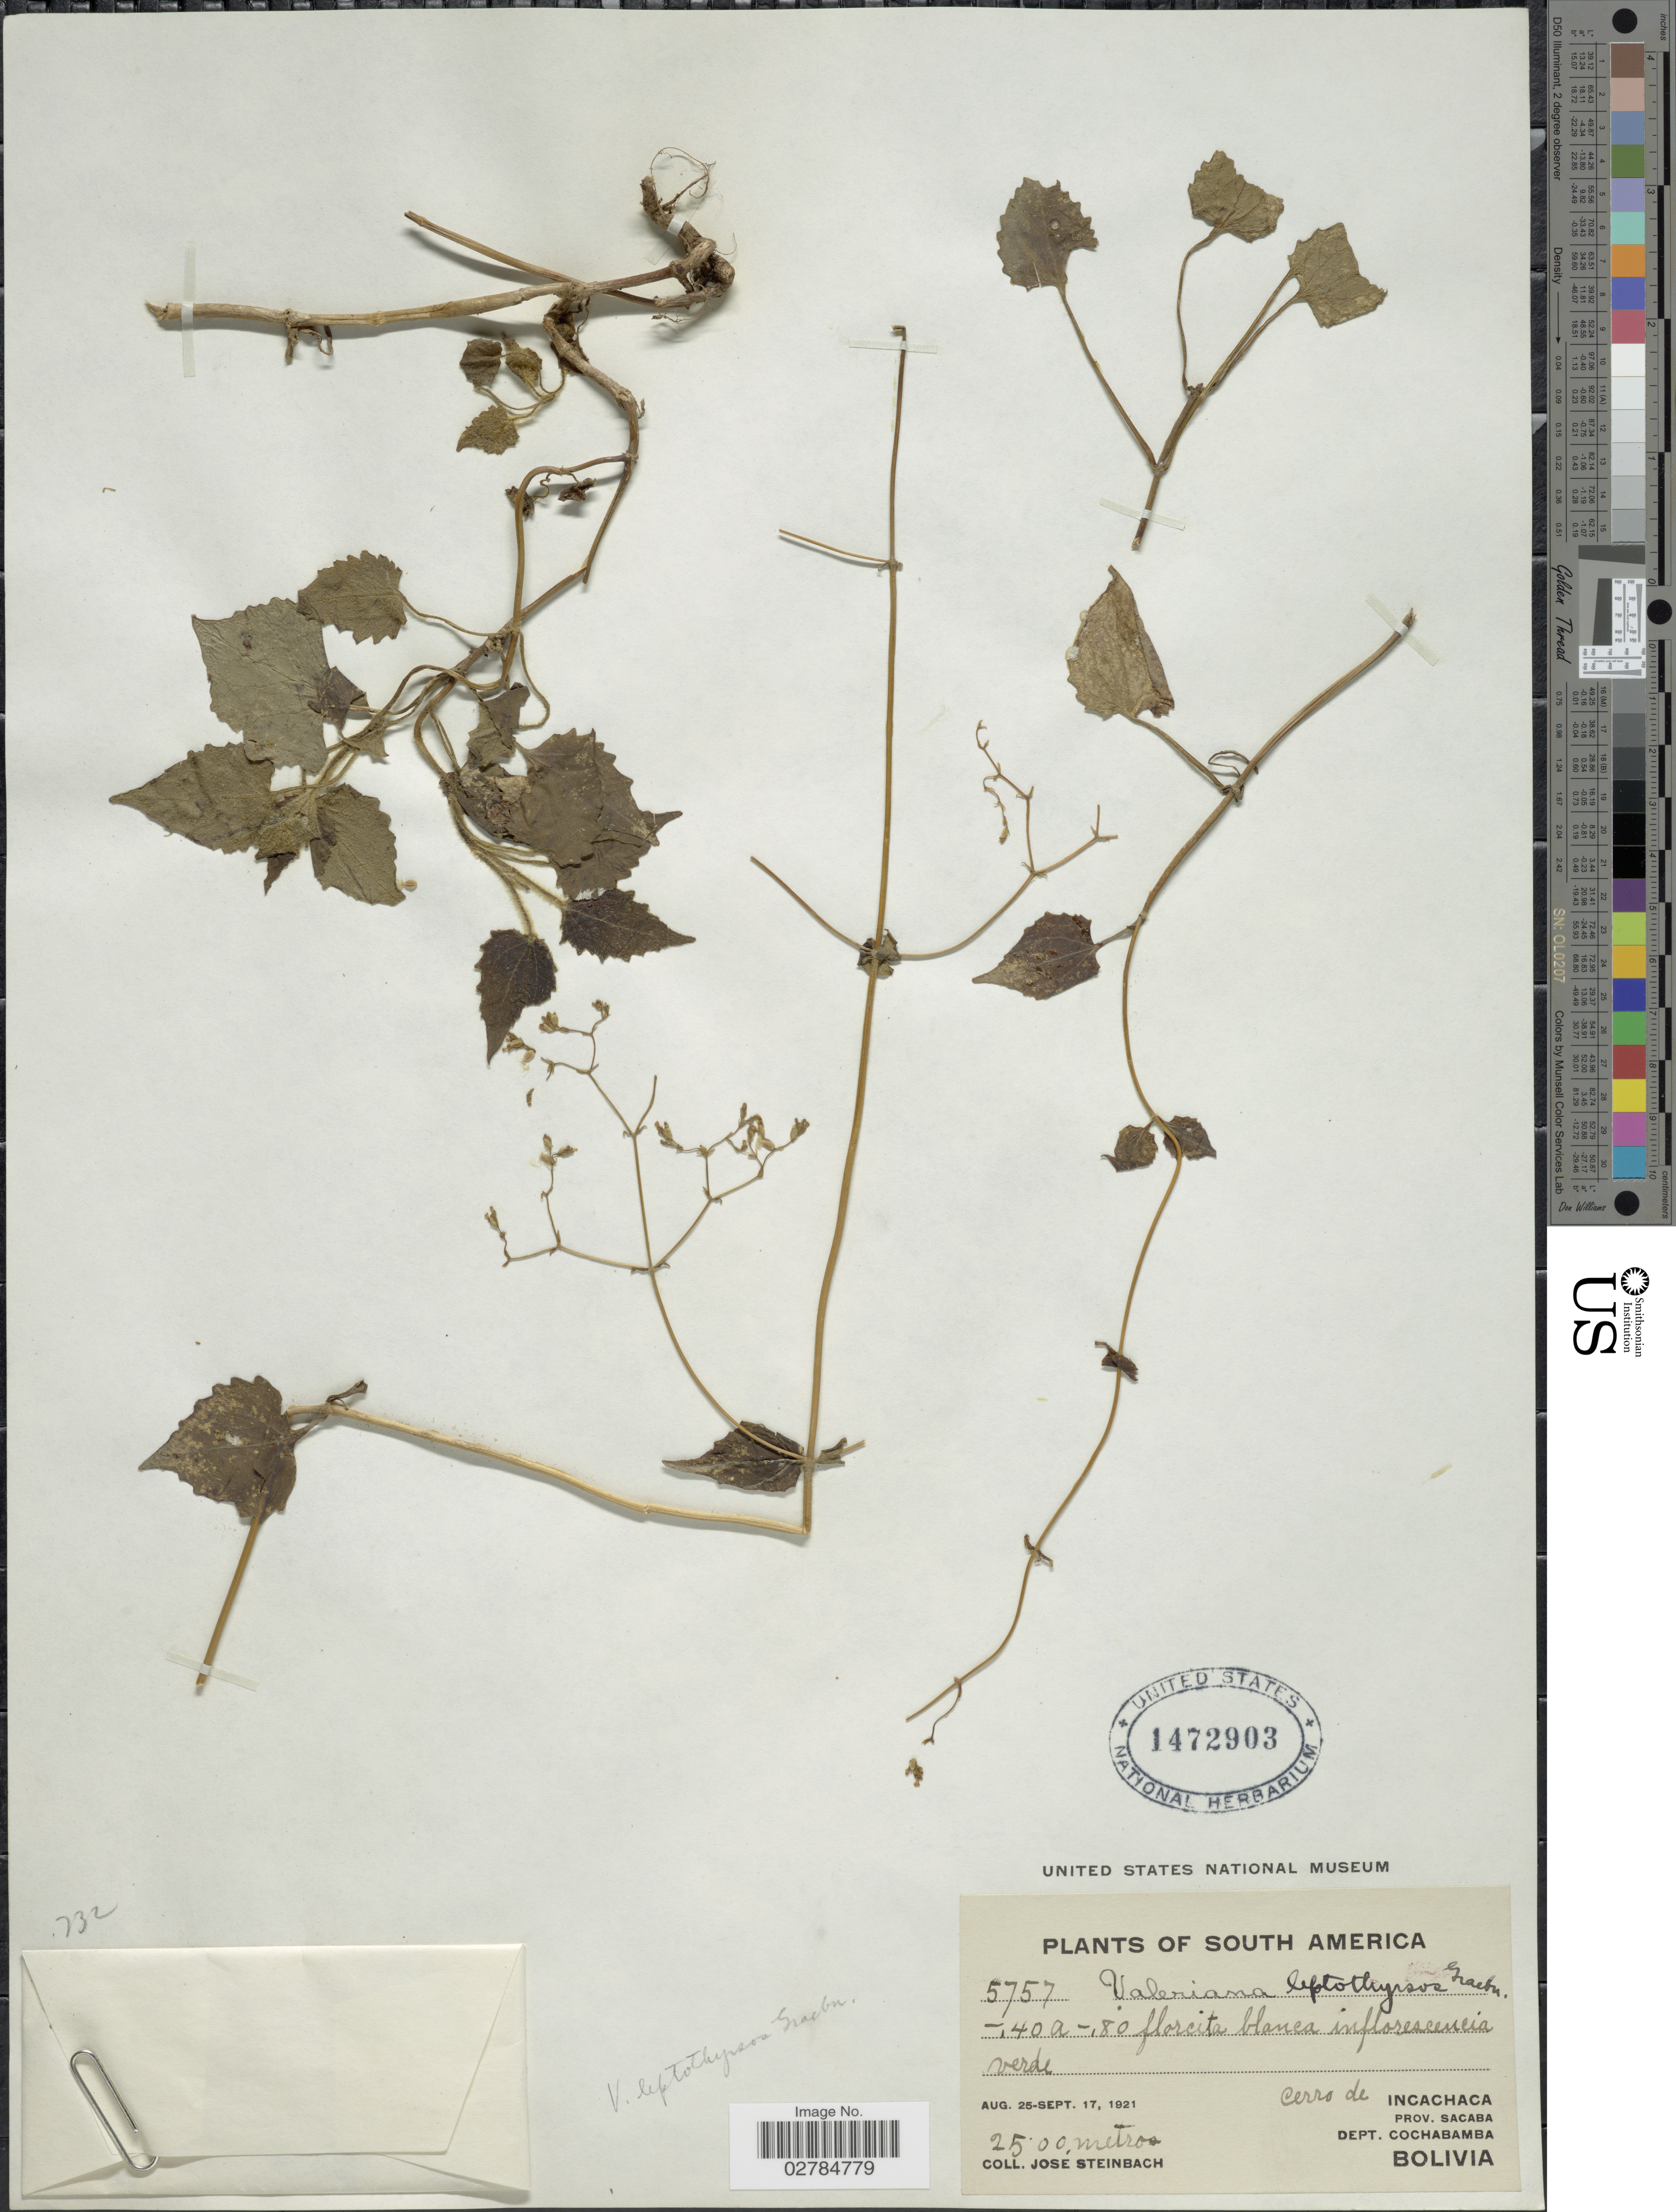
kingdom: Plantae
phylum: Tracheophyta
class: Magnoliopsida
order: Dipsacales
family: Caprifoliaceae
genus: Valeriana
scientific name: Valeriana leptothyrsos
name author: P. Graebn.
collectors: J. Steinbach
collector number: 5757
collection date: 1921-08-25/1921-09-17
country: Bolivia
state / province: Cochabamba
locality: Cerro de Incachaca. Prov. Sacaba. Dept. Cochabamba.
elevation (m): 2500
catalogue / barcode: US 1472903